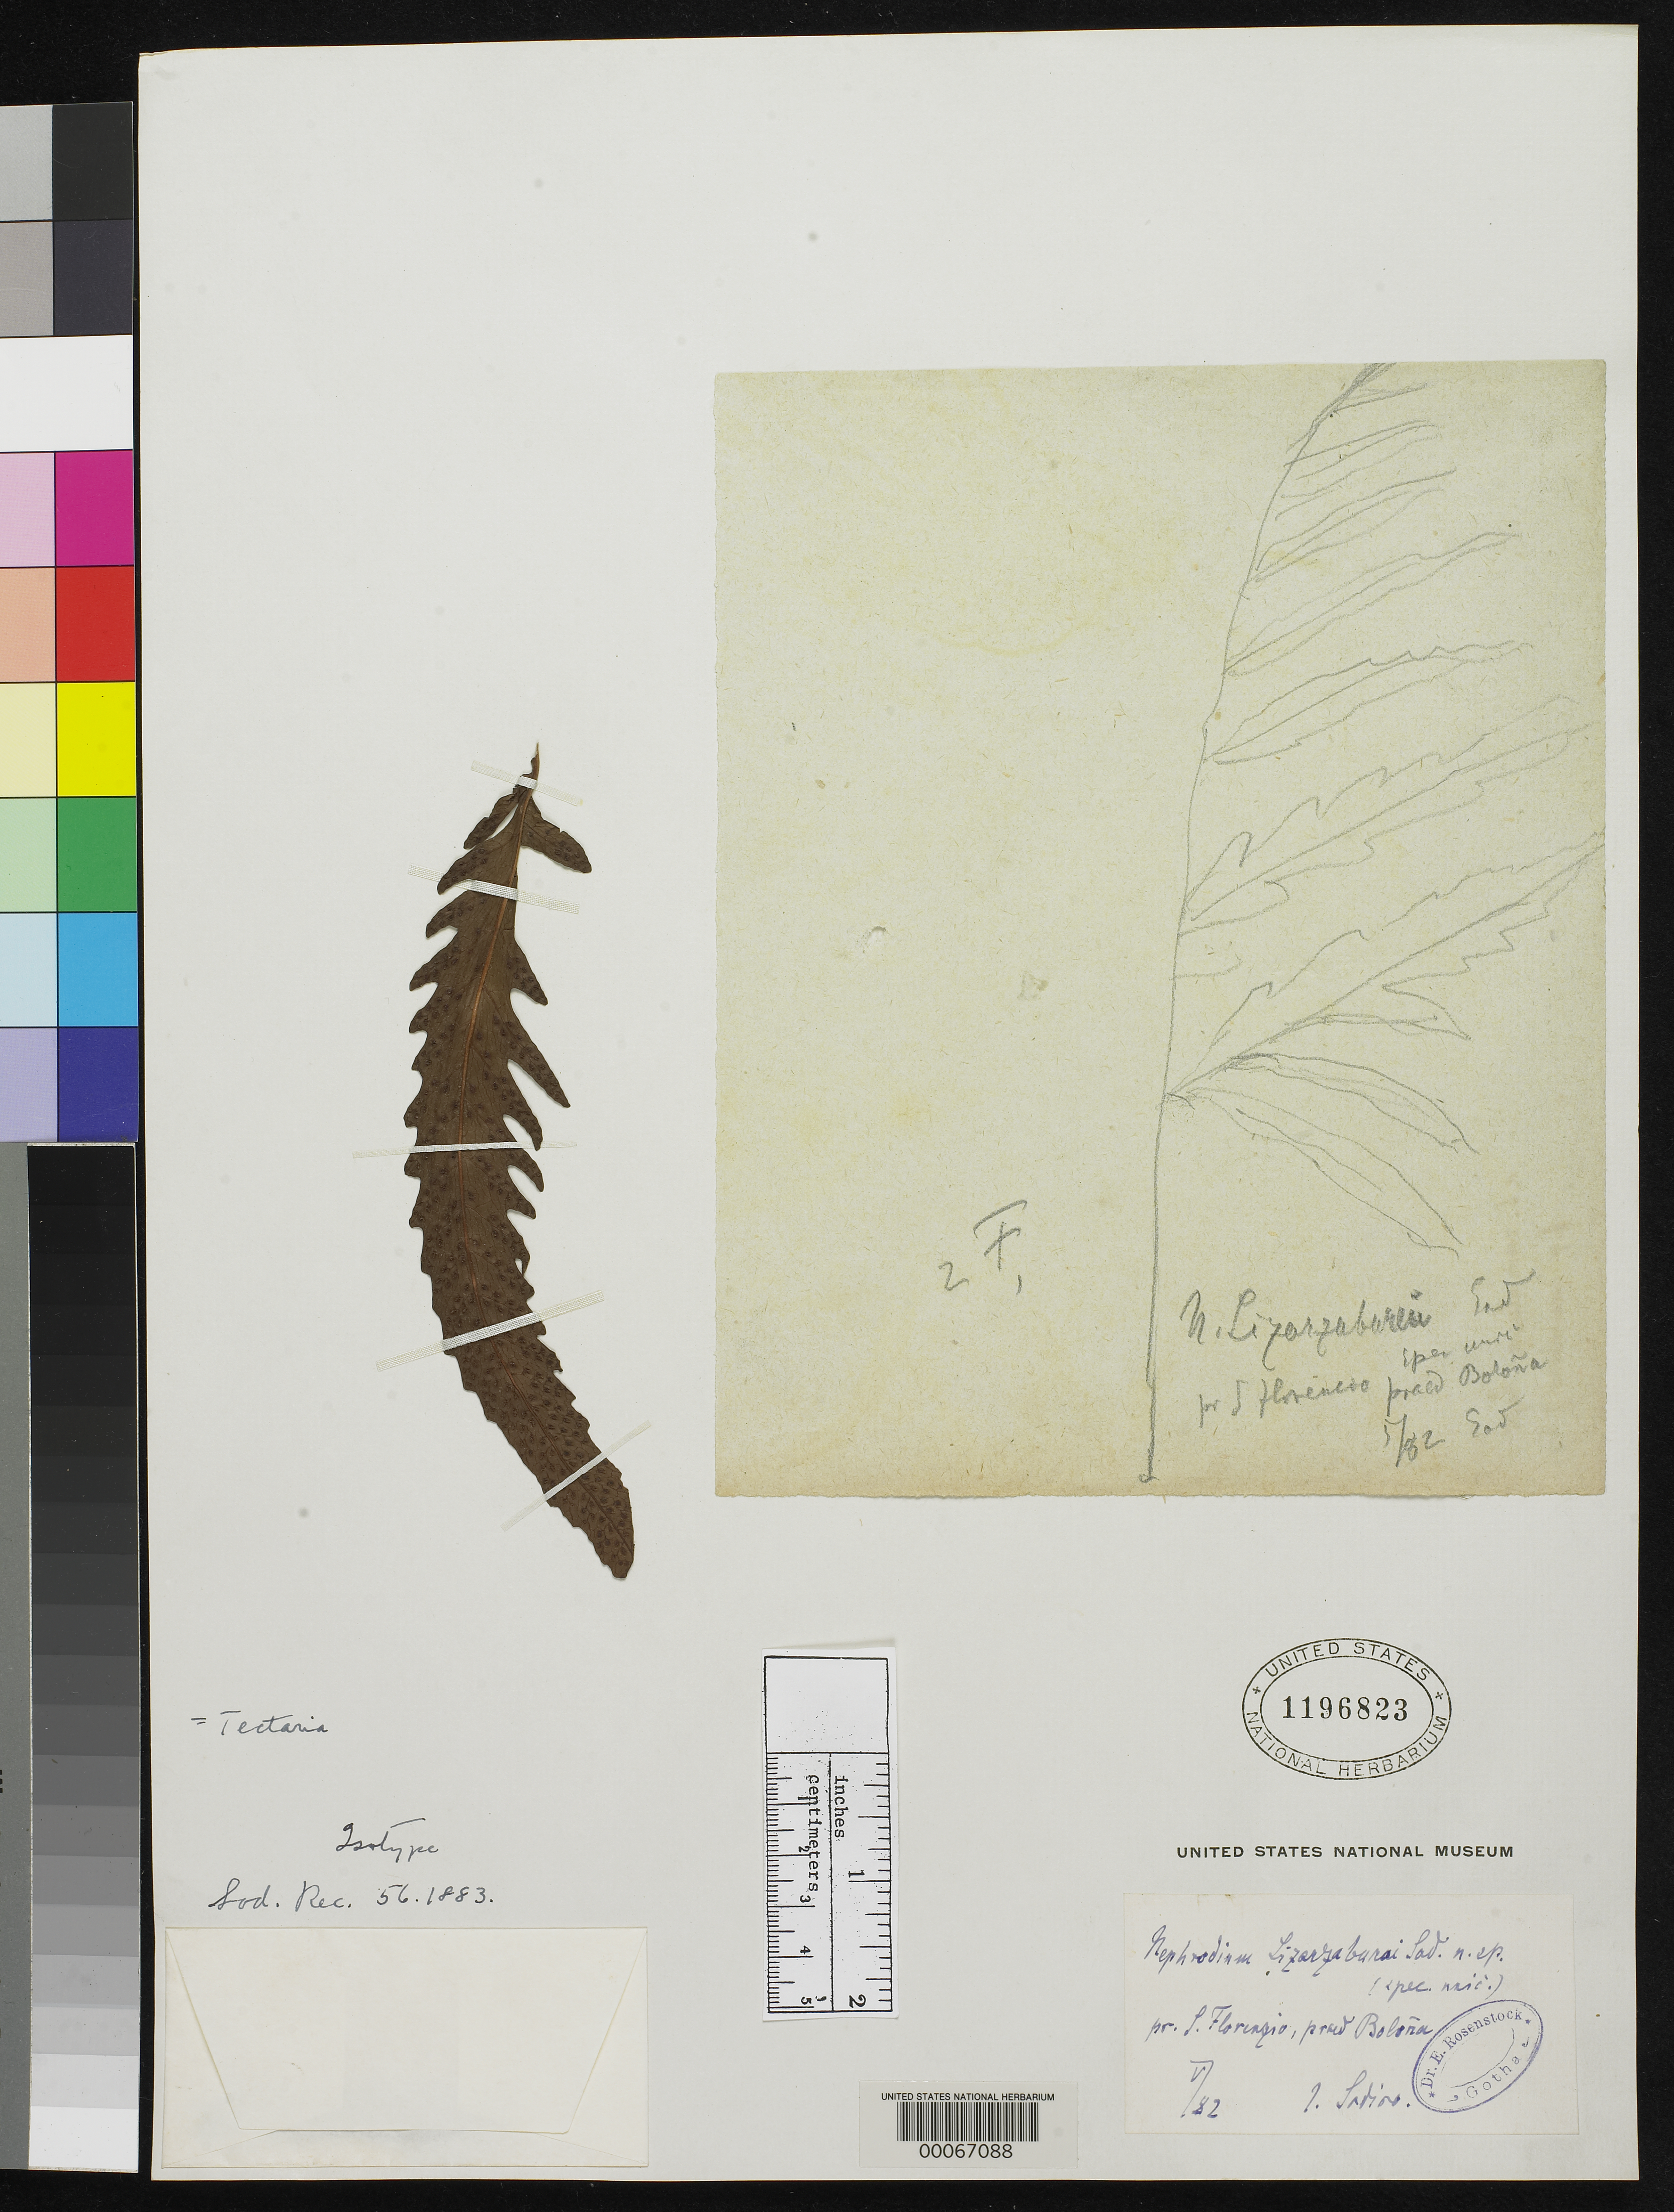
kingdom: Plantae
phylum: Tracheophyta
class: Polypodiopsida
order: Polypodiales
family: Dryopteridaceae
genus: Nephrodium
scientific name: Nephrodium lizarzaburui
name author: Sodiro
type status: Type Collection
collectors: L. Sodiro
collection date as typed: May 1882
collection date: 1882-05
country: Ecuador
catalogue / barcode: US 1196823